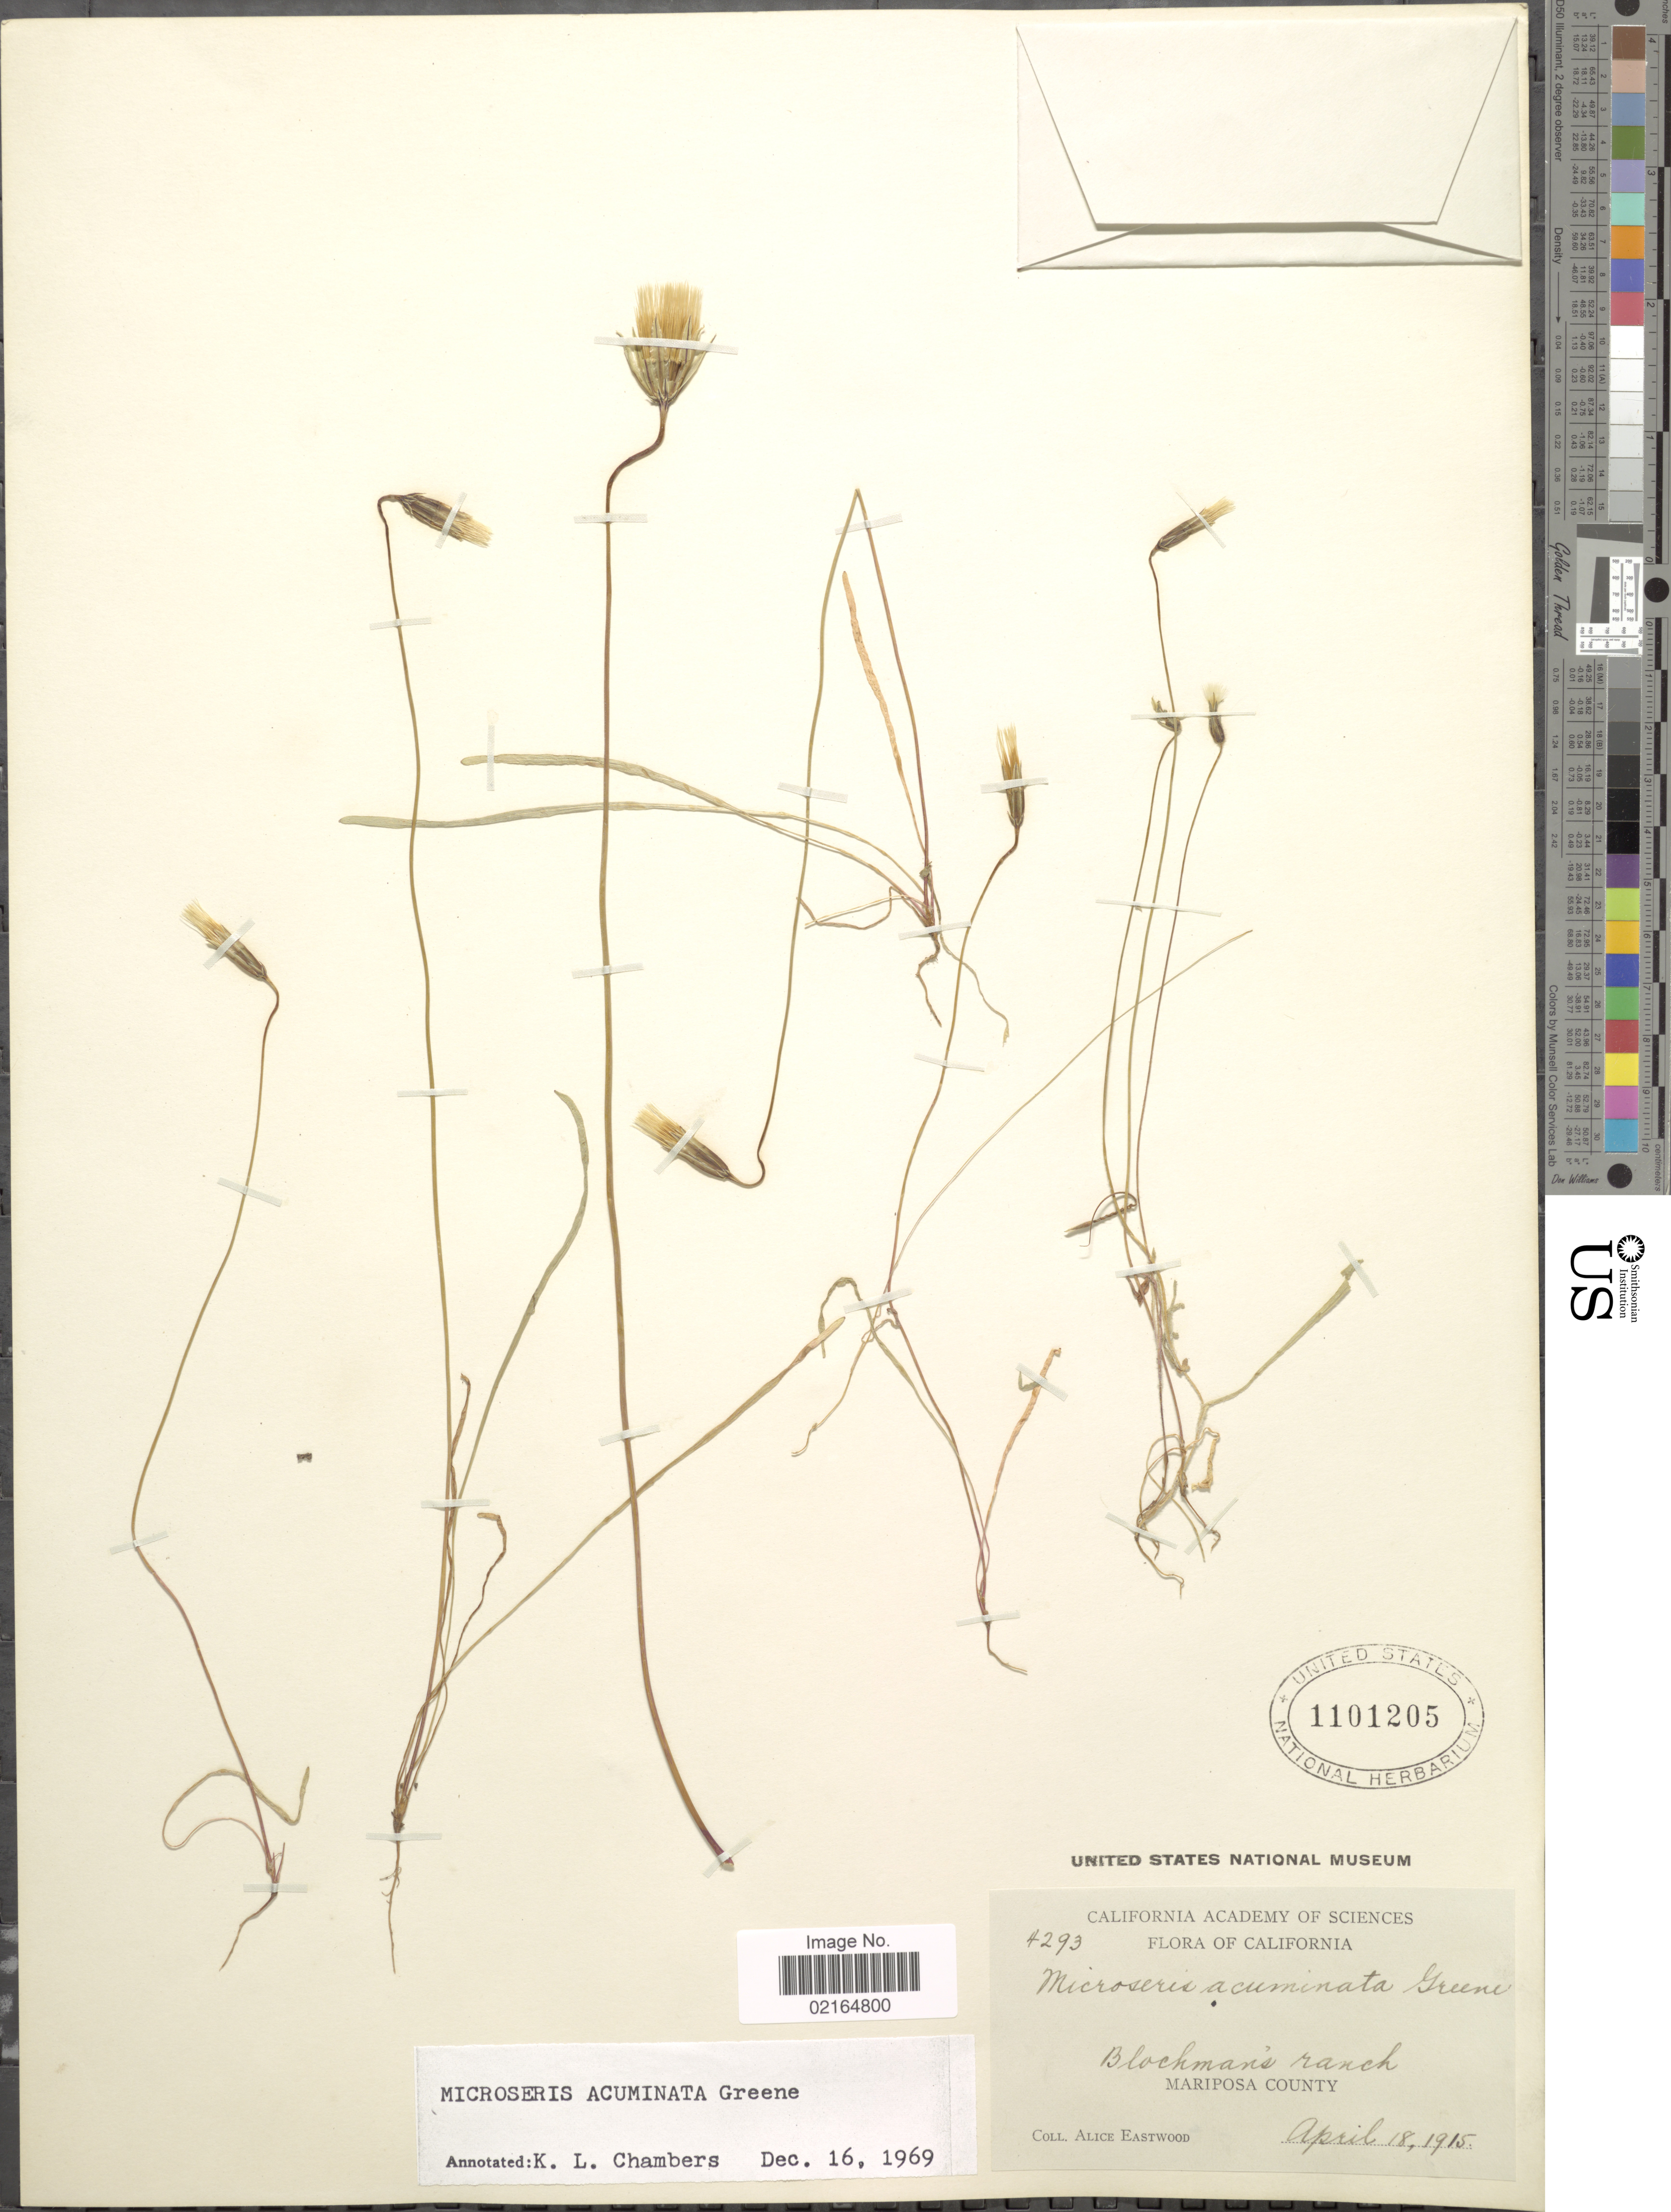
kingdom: Plantae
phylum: Tracheophyta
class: Magnoliopsida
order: Asterales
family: Asteraceae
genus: Microseris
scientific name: Microseris acuminata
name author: Greene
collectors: A. Eastwood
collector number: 293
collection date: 1915-04-18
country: United States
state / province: California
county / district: Mariposa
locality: Blockmans ranch, Mariposa County.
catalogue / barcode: US 1101205